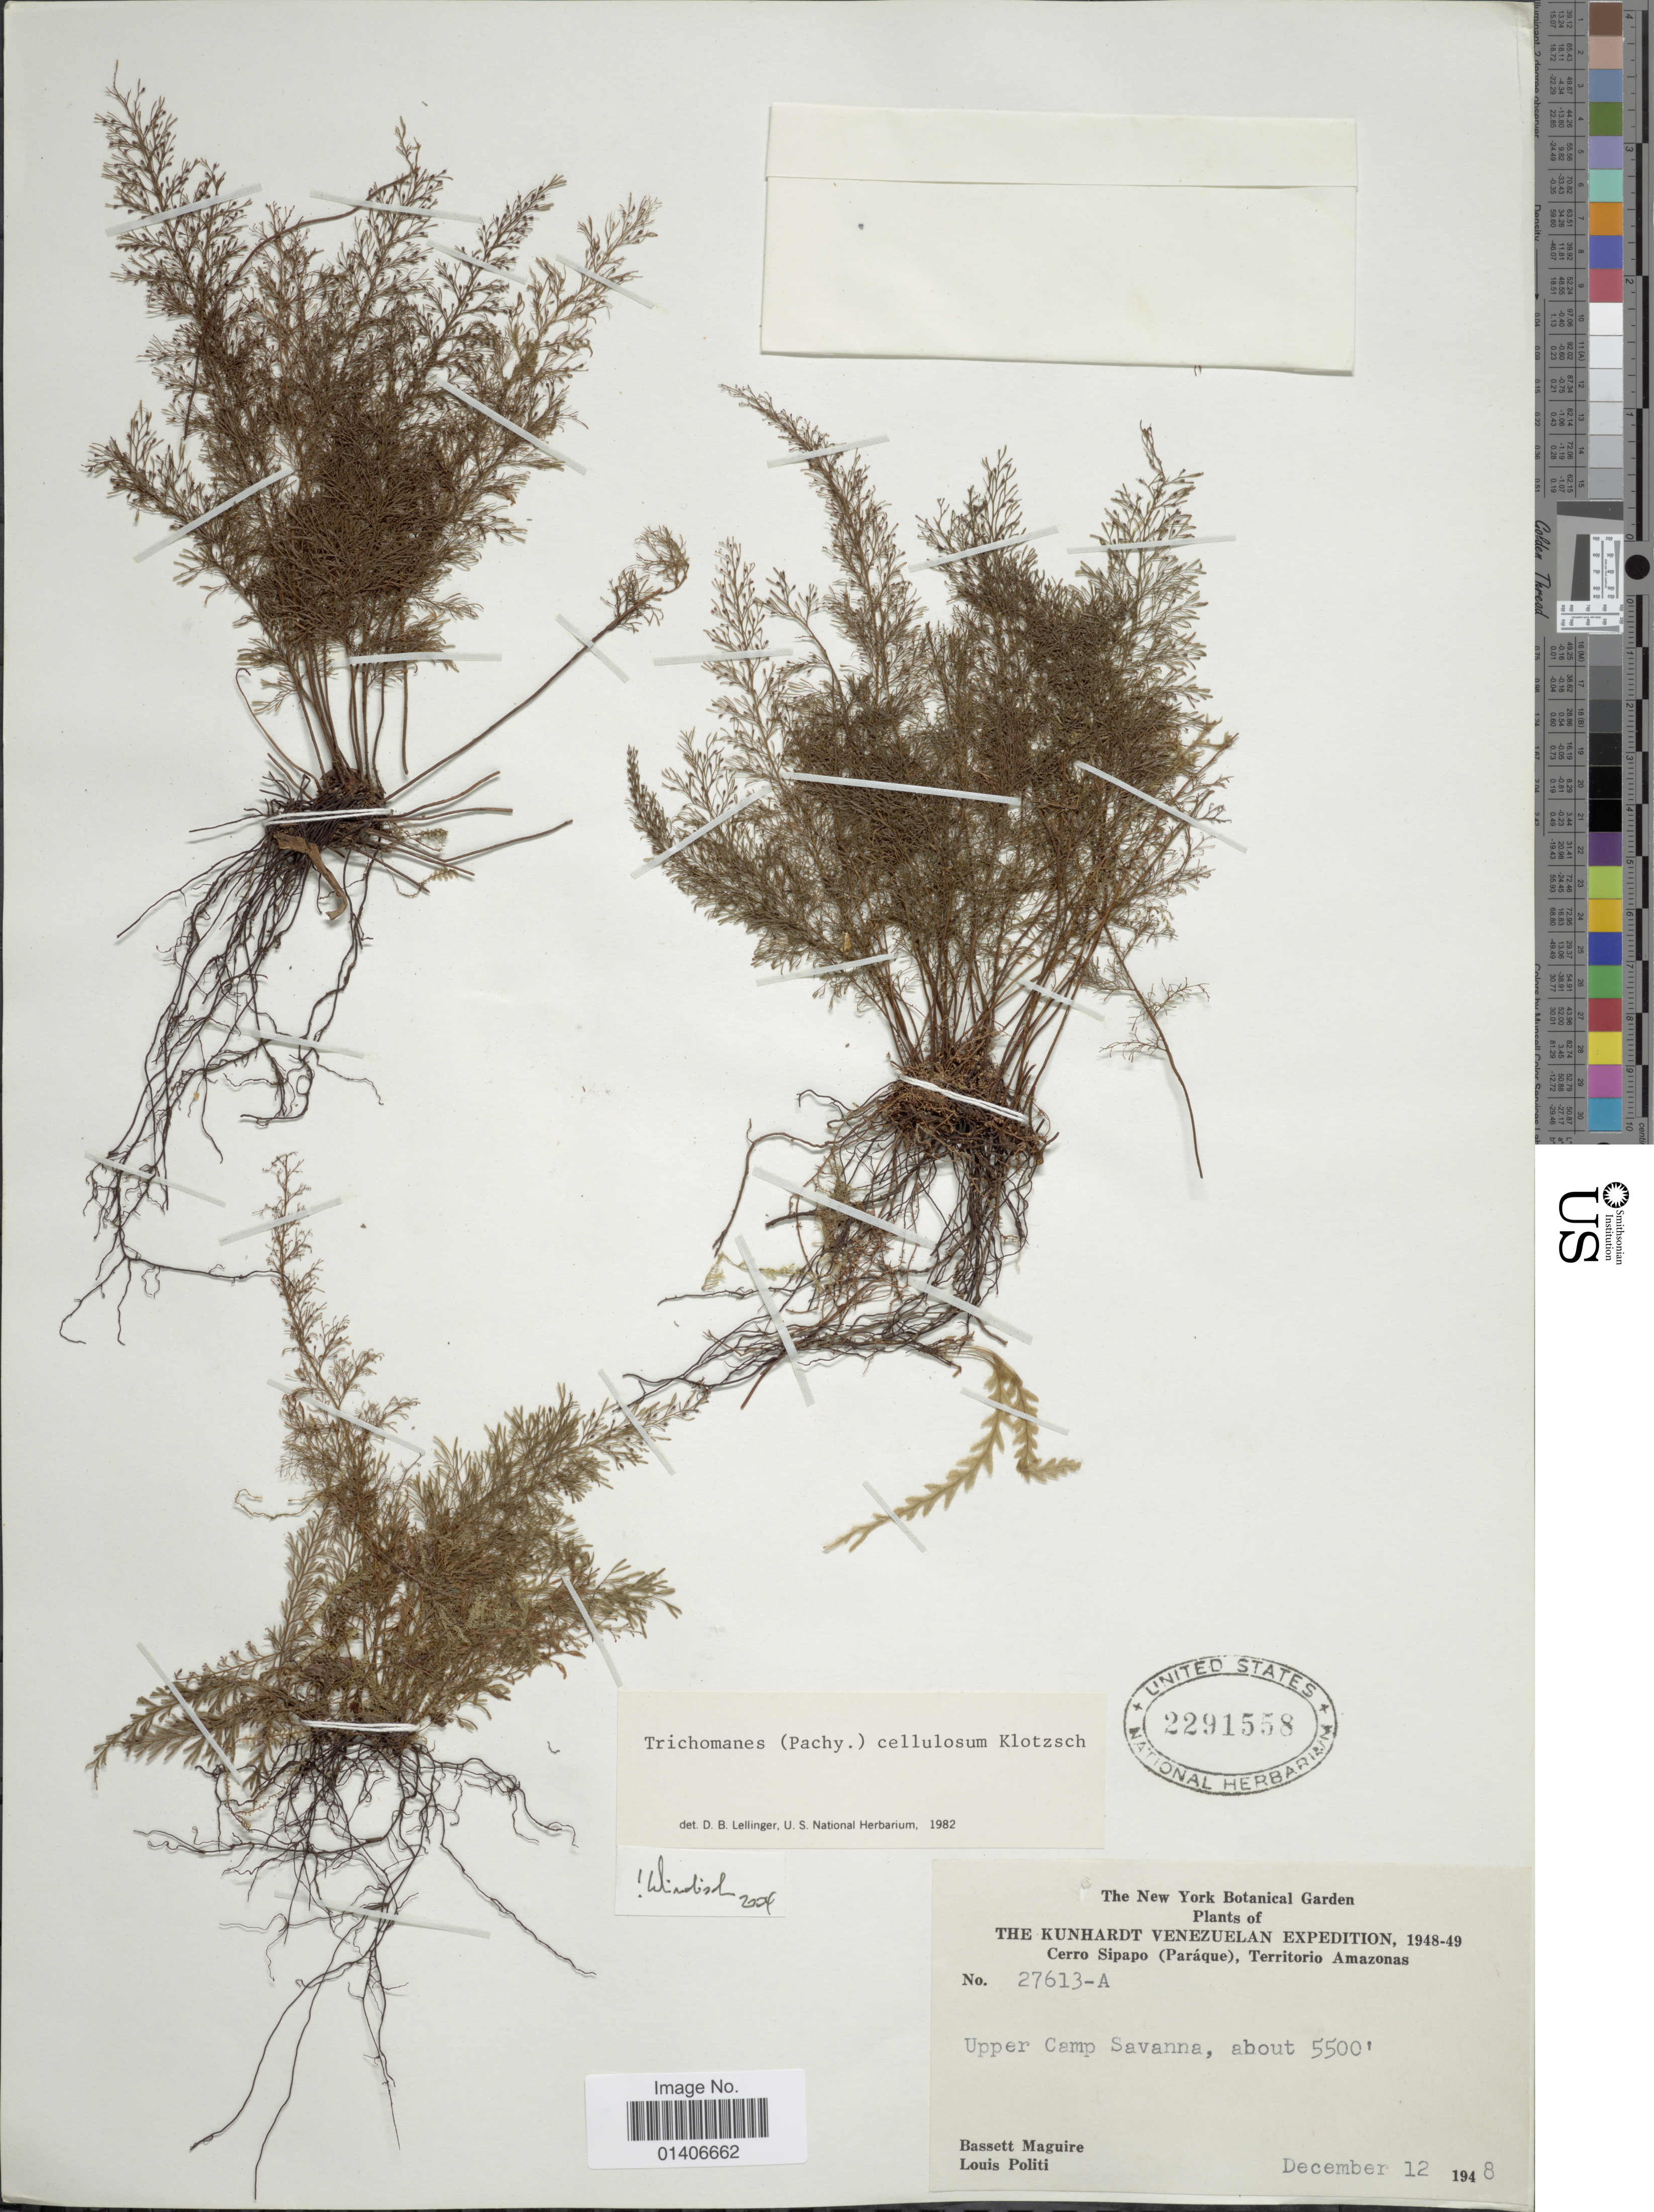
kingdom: Plantae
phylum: Tracheophyta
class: Polypodiopsida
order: Hymenophyllales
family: Hymenophyllaceae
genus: Abrodictyum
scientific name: Abrodictyum cellulosum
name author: (Klotzsch) Ebihara & Dubuisson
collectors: B. Maguire & L. Politi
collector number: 27613-A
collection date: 1948-12-12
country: Venezuela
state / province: Amazonas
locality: Cerro Sipapo (Paráque), Territorio Amazonas, Upper Camp Savanna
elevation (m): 1676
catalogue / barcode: US 2291558